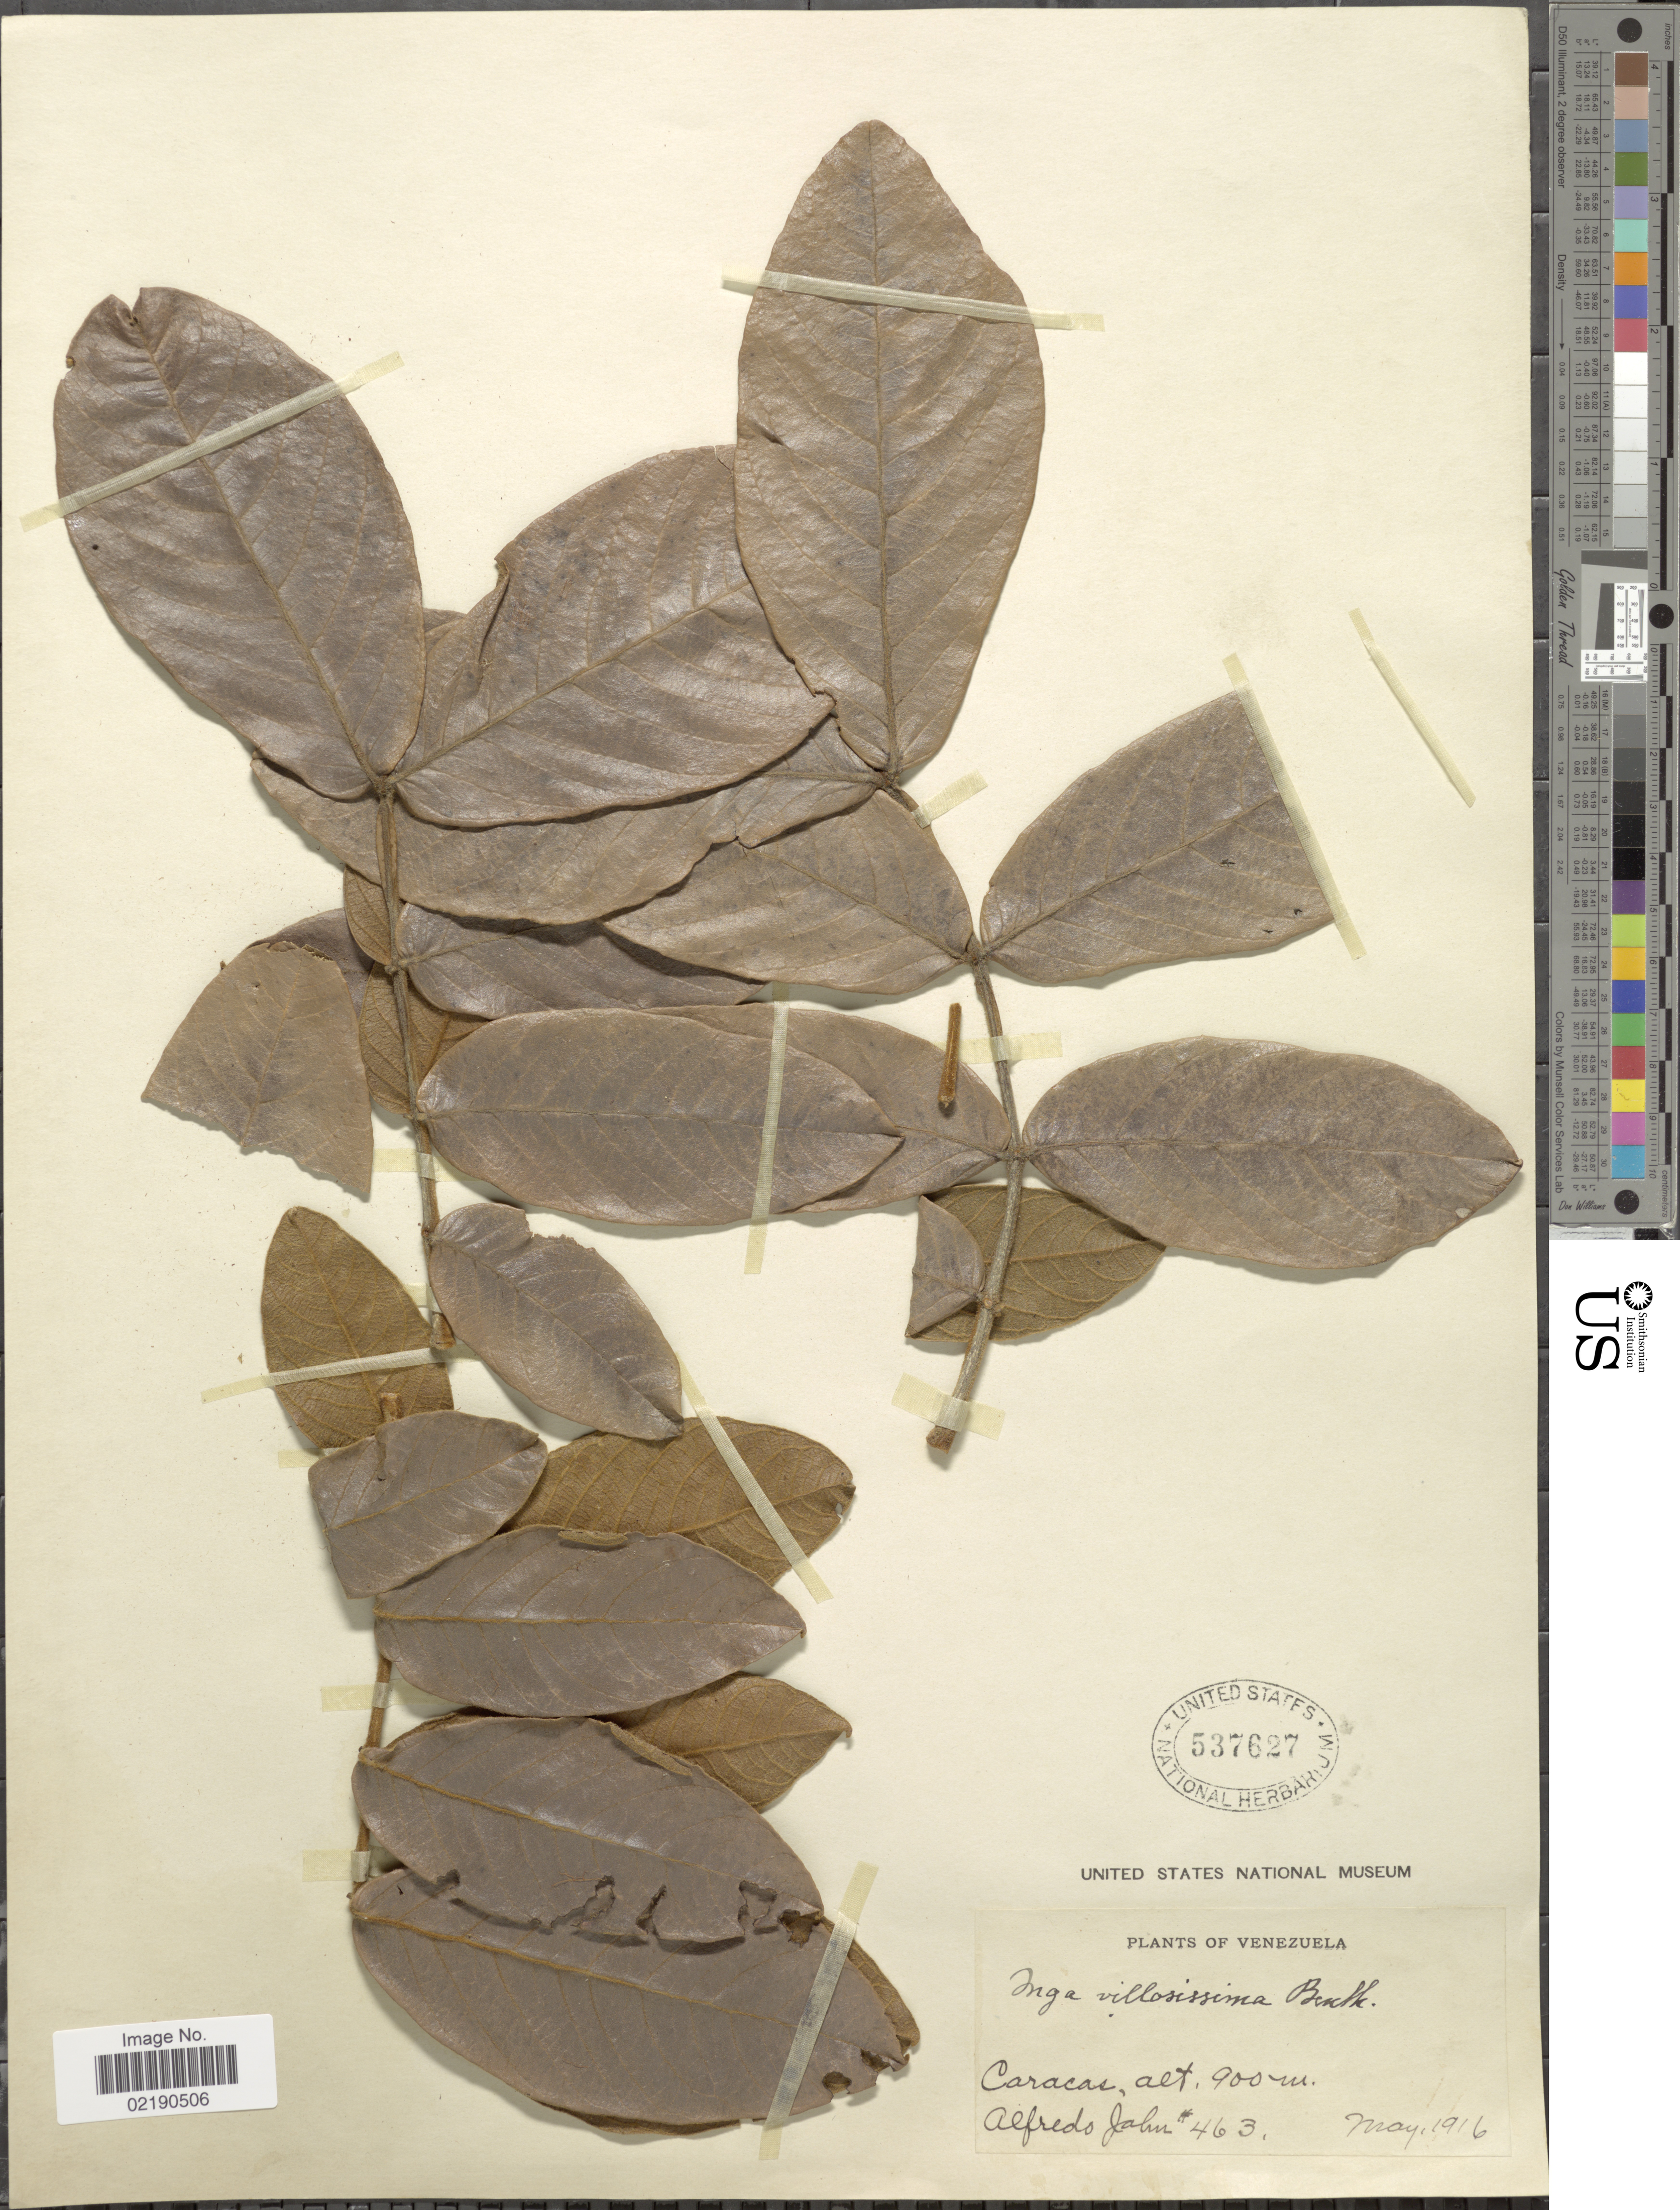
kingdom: Plantae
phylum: Tracheophyta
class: Magnoliopsida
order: Fabales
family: Fabaceae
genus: Inga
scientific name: Inga villosissima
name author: Benth.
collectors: A. Jahn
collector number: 463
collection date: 1916-05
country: Venezuela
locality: Caracas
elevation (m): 900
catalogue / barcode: US 537627